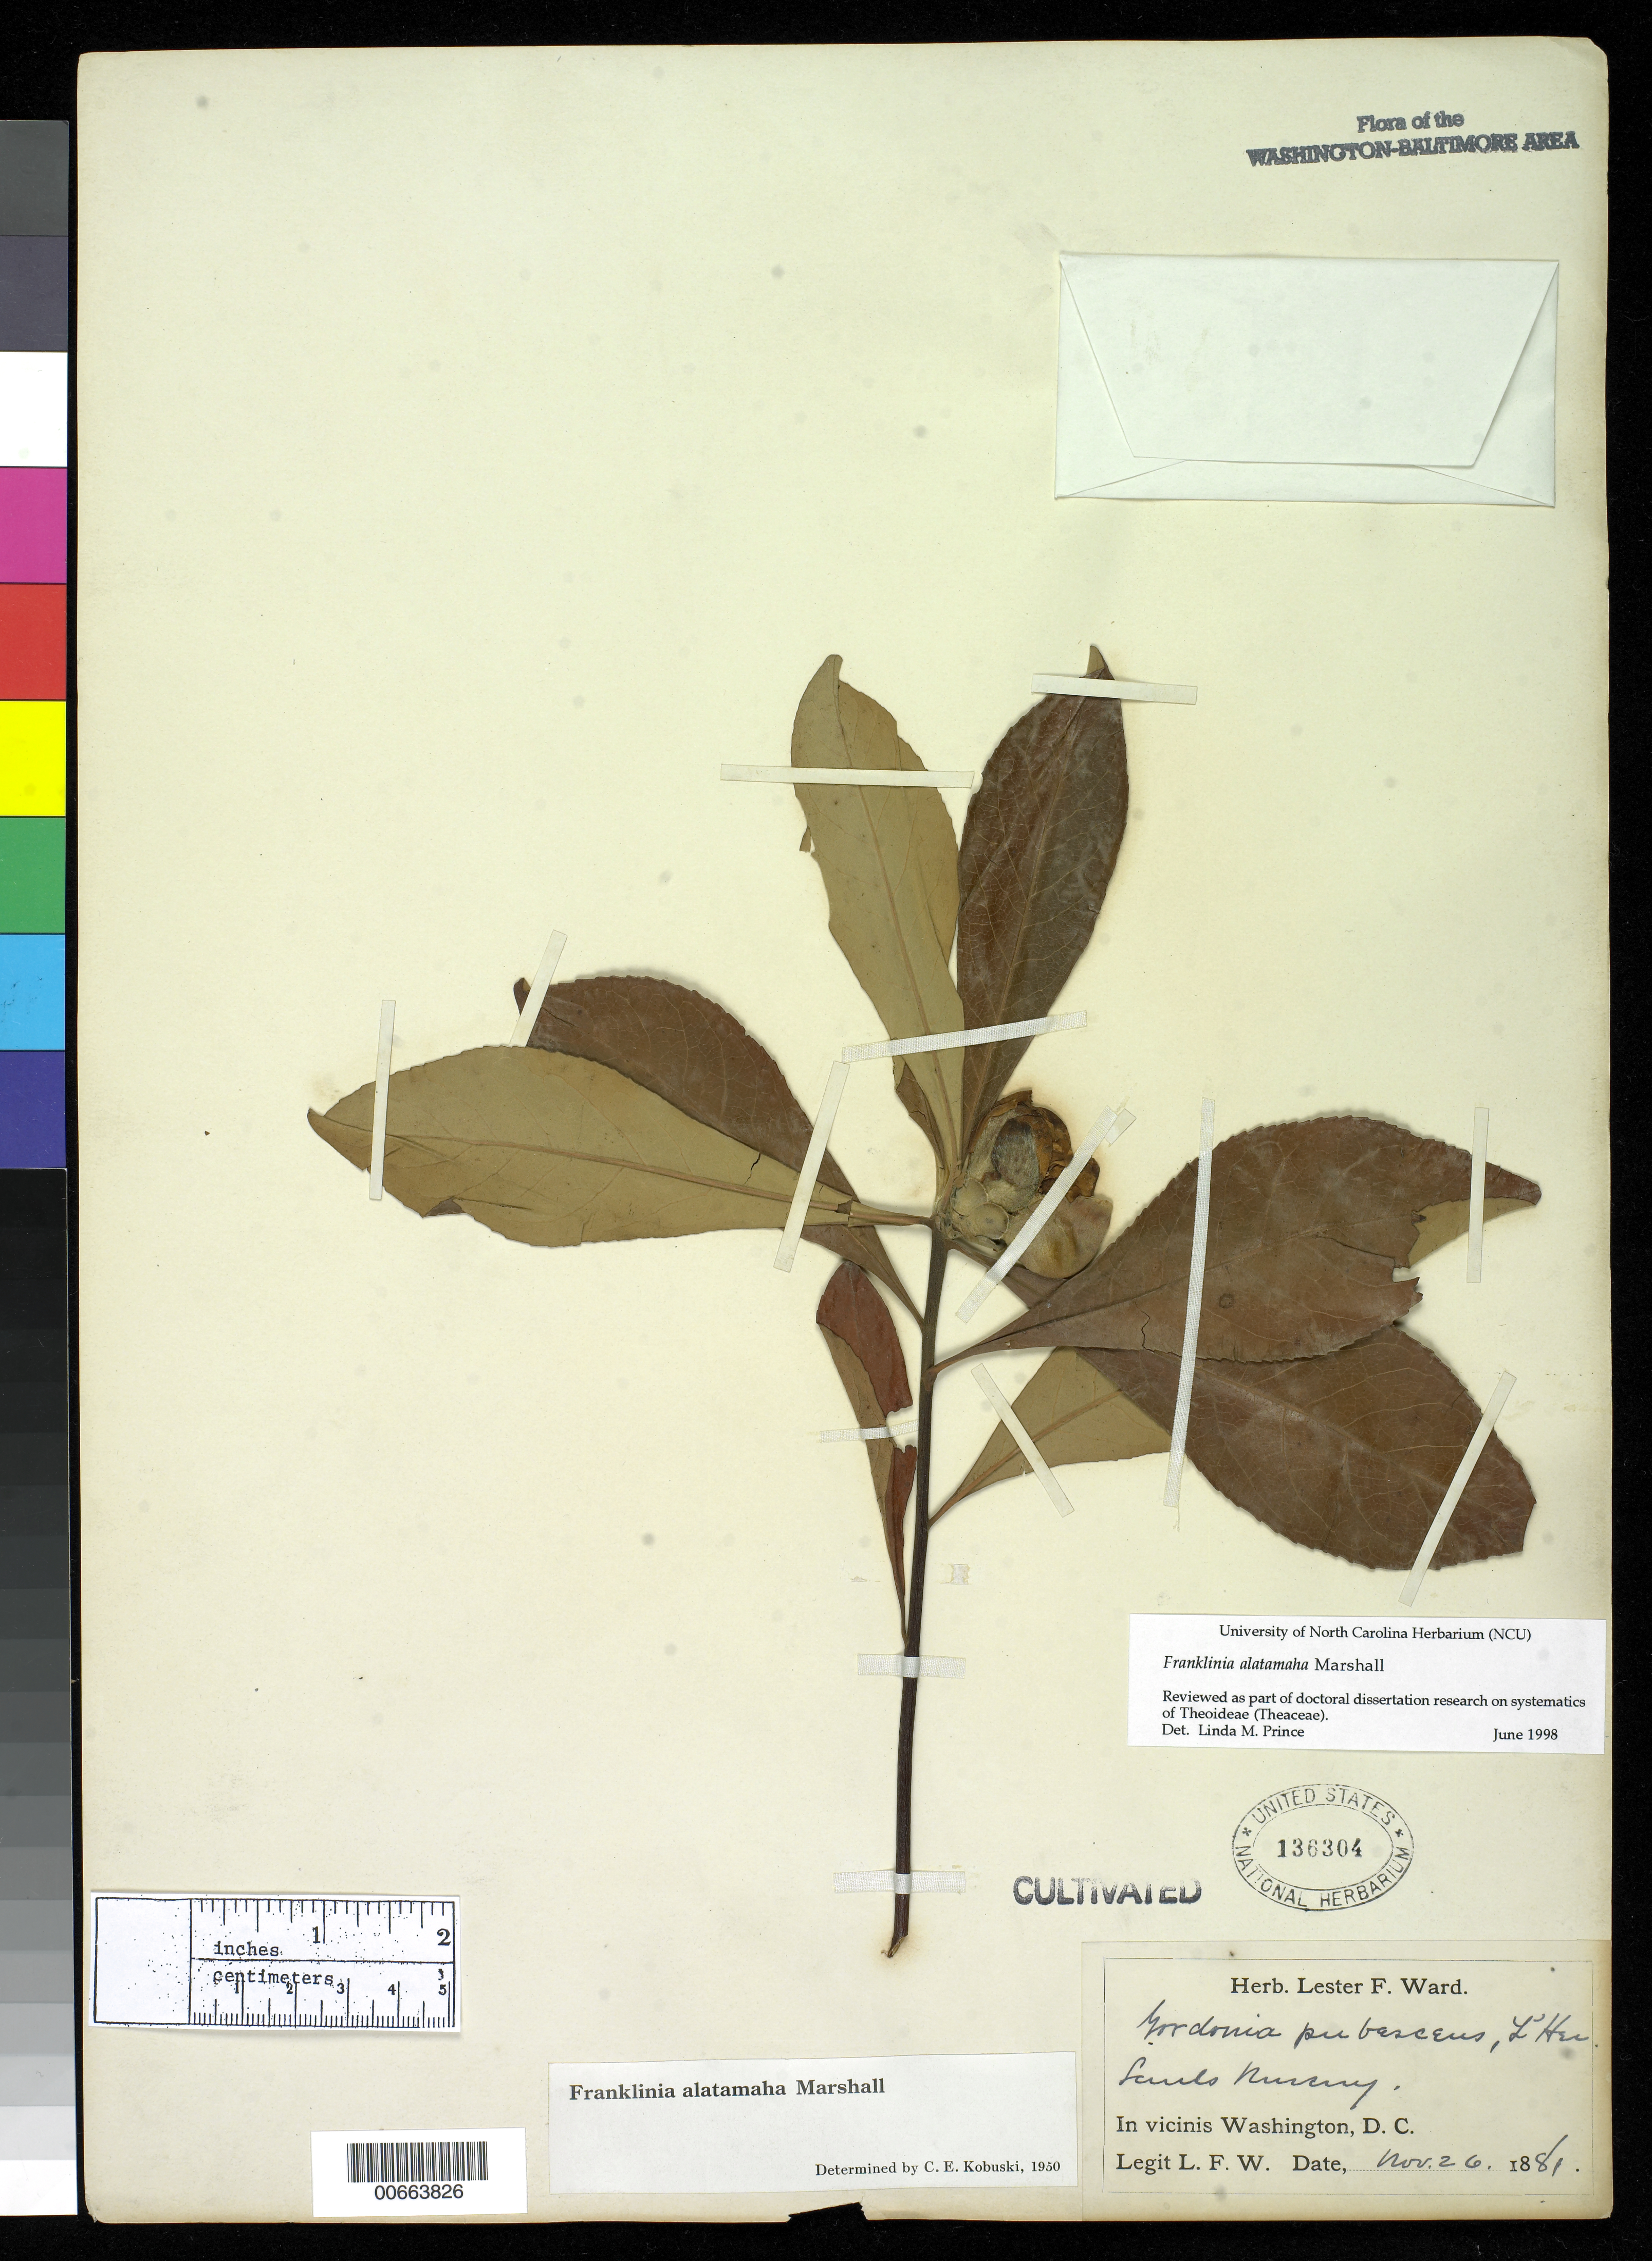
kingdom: Plantae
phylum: Tracheophyta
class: Magnoliopsida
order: Ericales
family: Theaceae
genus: Franklinia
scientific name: Franklinia alatamaha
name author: Marshall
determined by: Prince, L. M.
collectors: L. F. Ward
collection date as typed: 26 Nov 1881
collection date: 1881-11-26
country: United States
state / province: District of Columbia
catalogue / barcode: US 136304